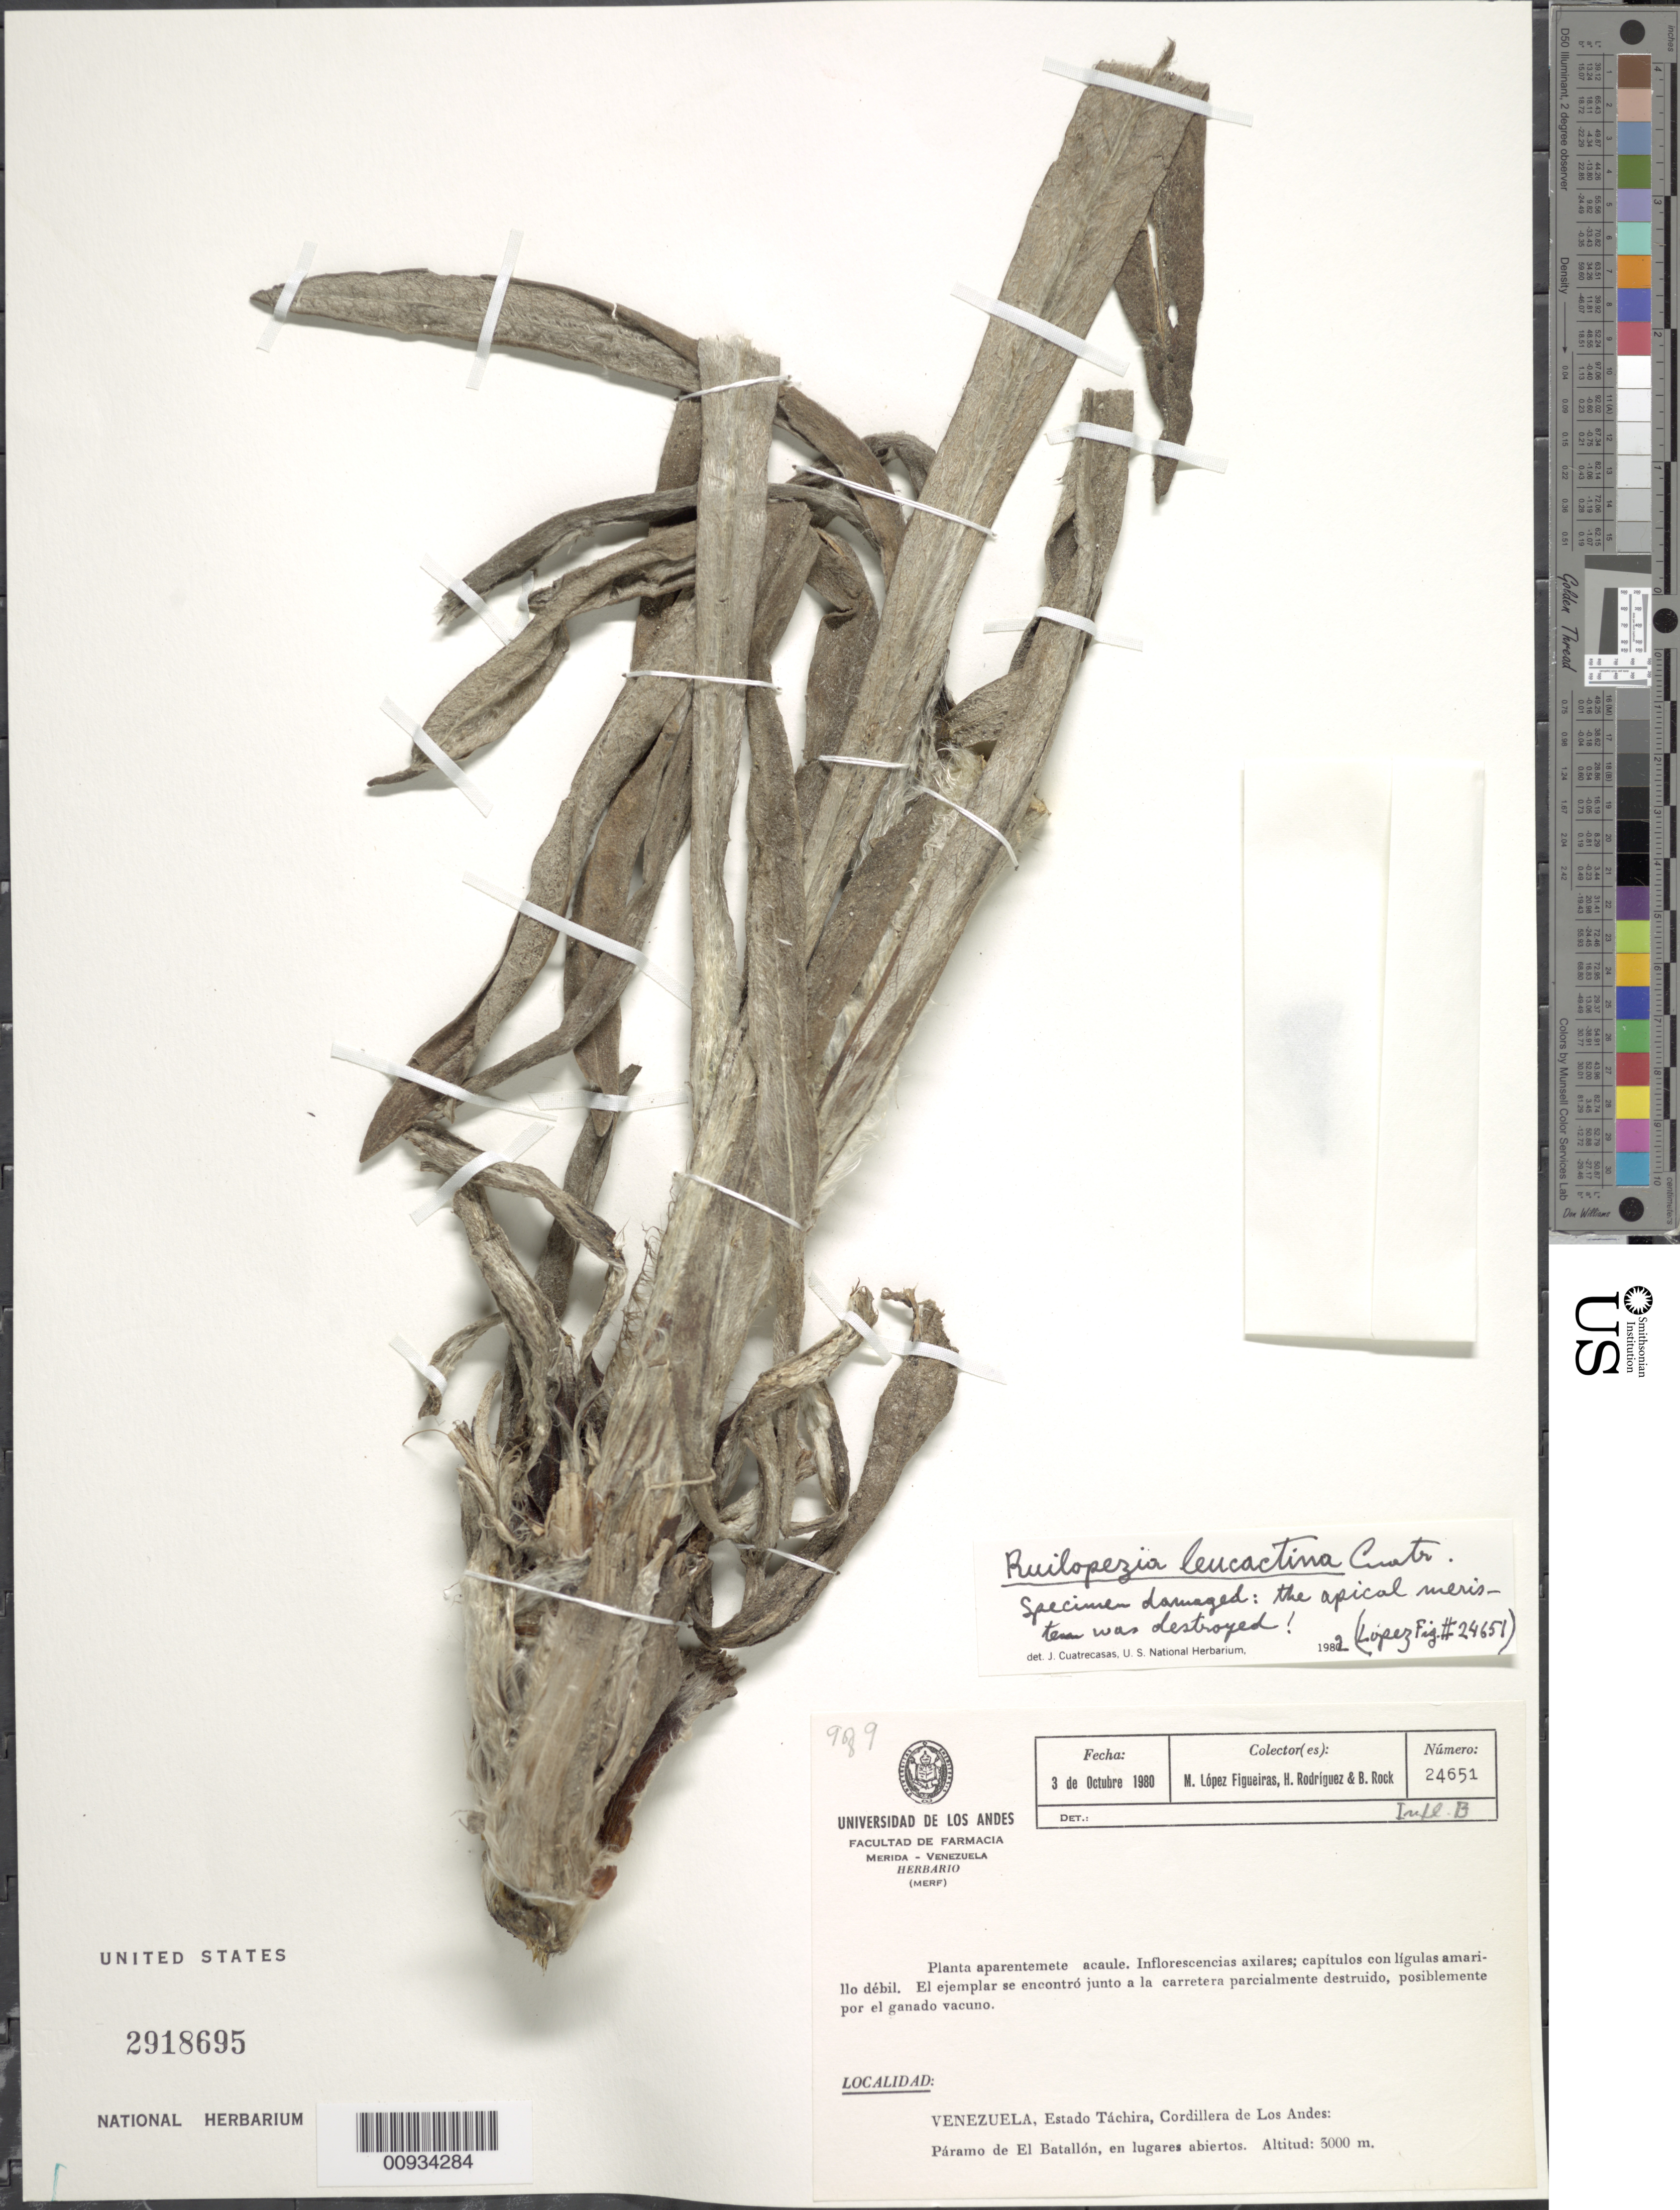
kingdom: Plantae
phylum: Tracheophyta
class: Magnoliopsida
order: Asterales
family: Asteraceae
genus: Ruilopezia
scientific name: Ruilopezia leucactina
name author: (Cuatrec.) Cuatrec.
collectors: M. López Figueiras, H. Rodríguez & B. Rock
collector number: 24651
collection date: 1980-10-03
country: Venezuela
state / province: Tachira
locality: Cordillera de Los Andes, Paramo de El Batallon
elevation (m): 3000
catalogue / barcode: US 2918695